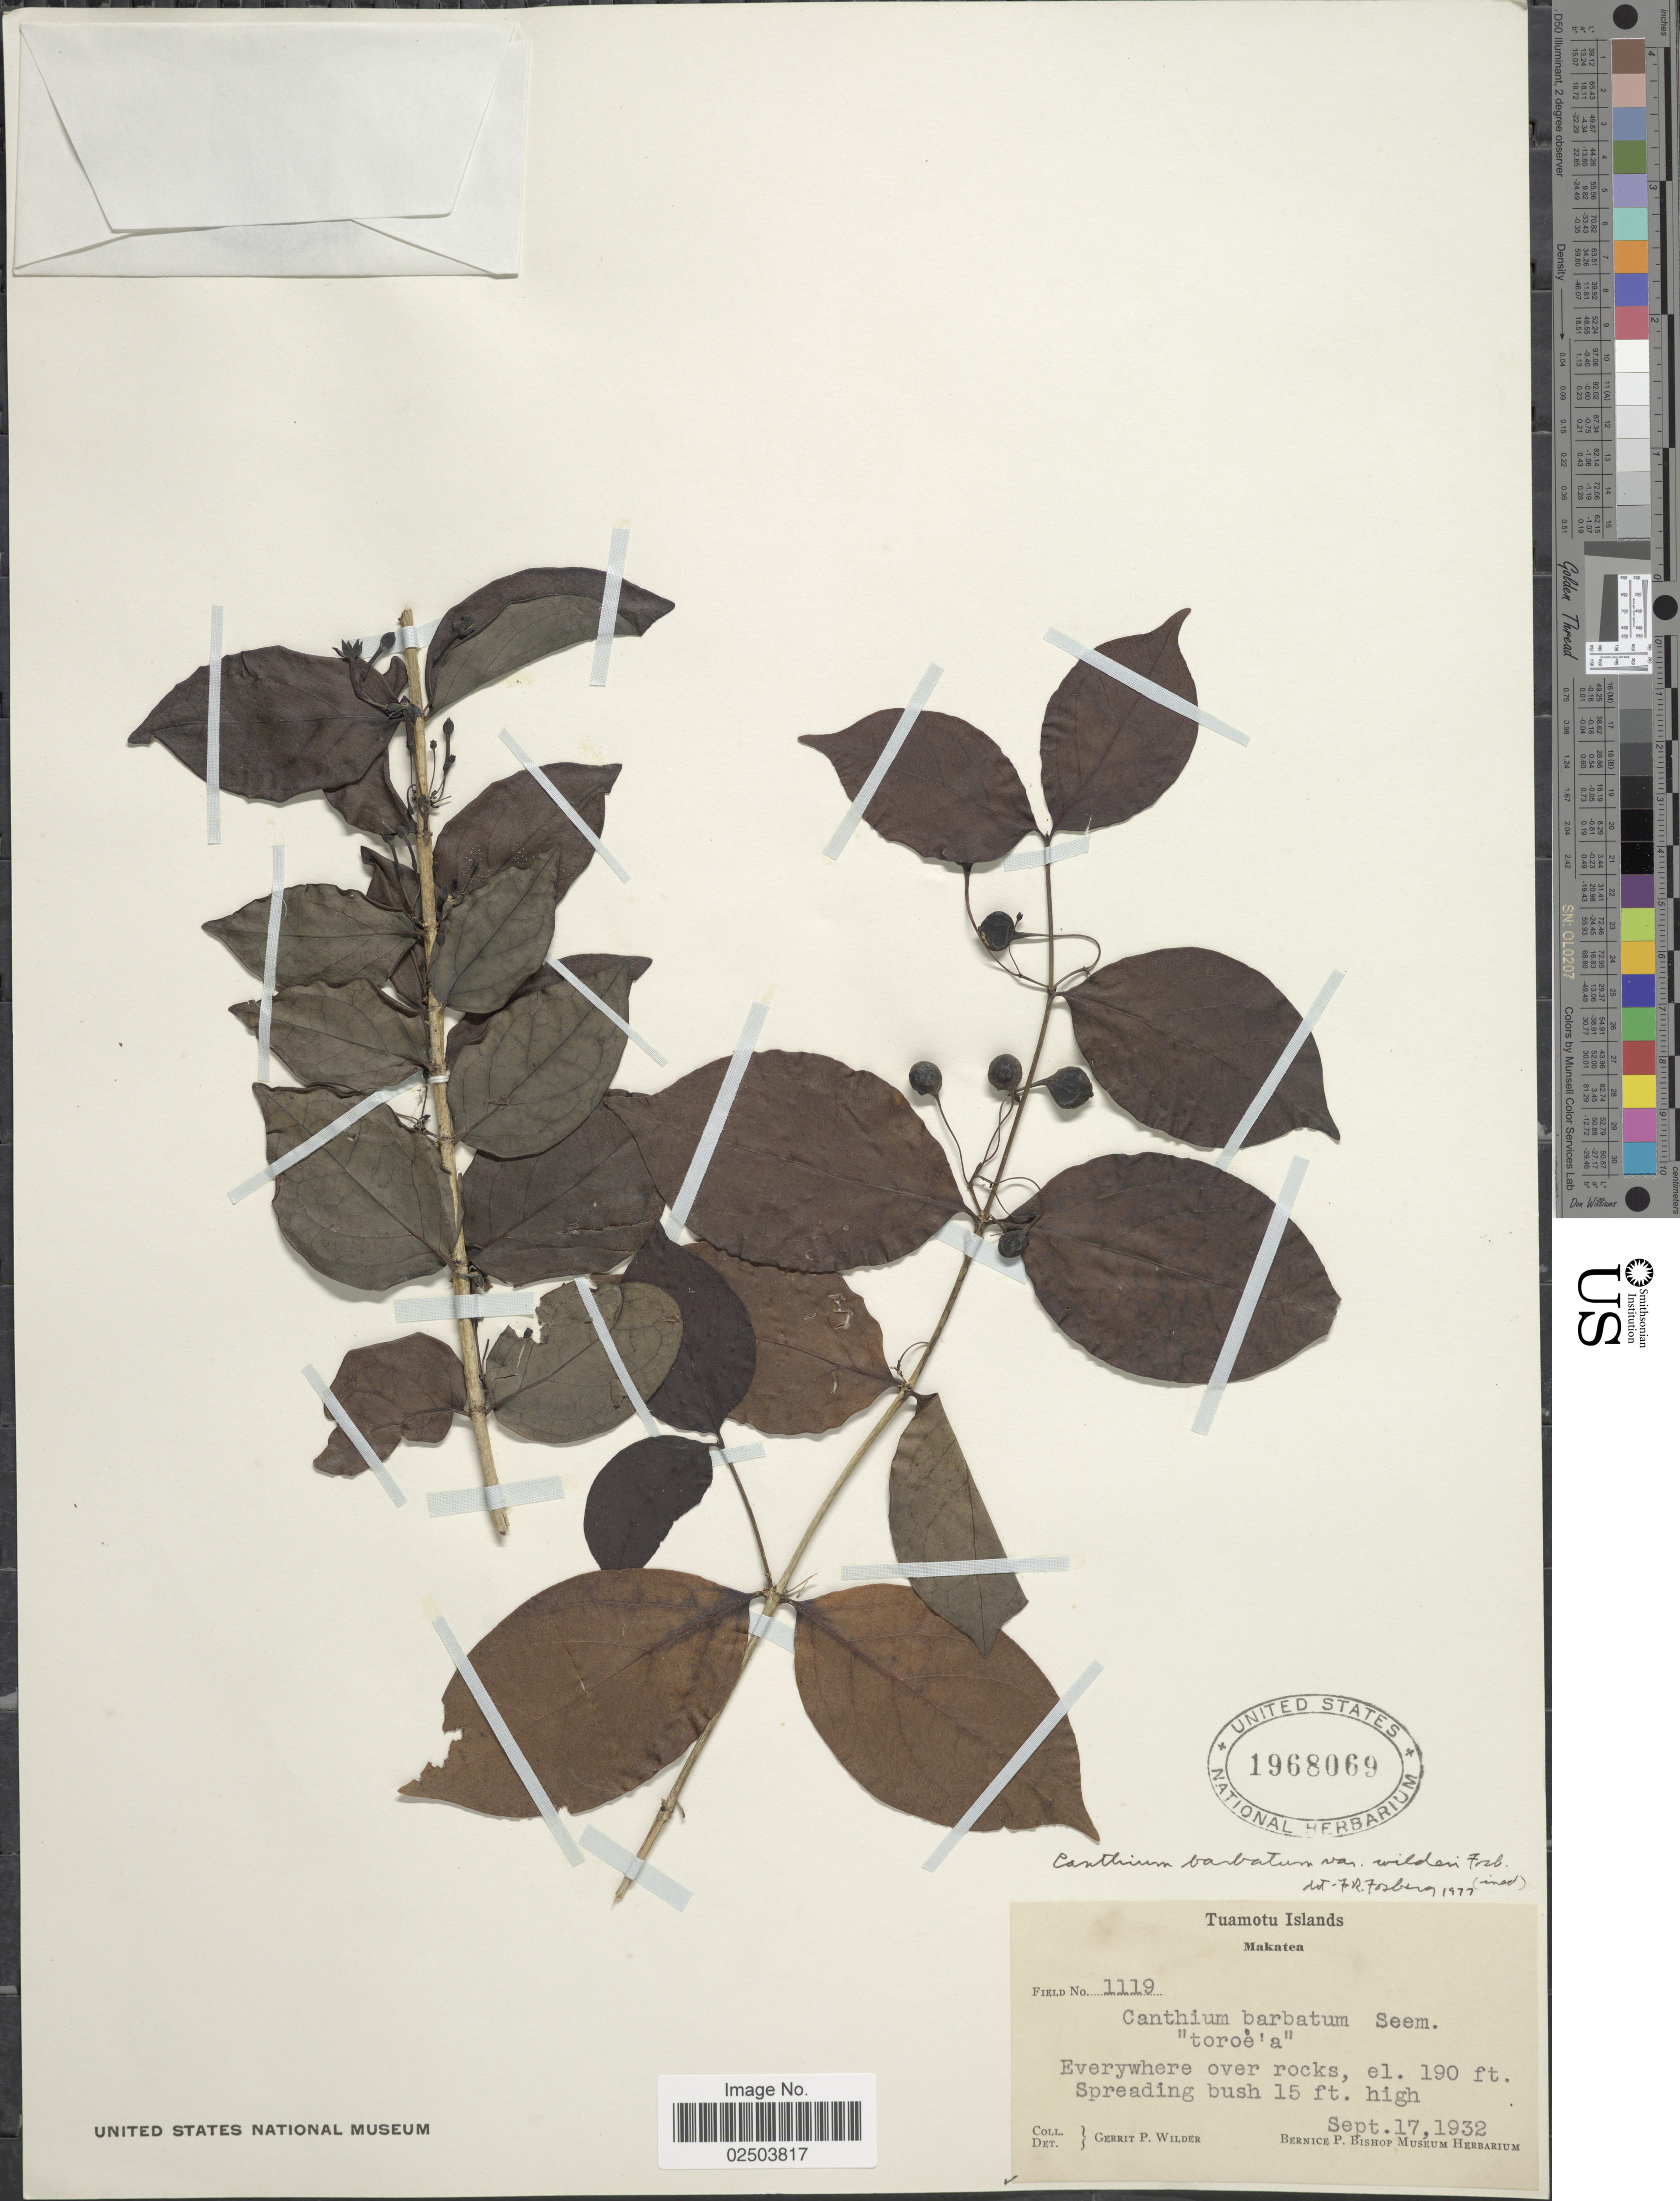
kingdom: Plantae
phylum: Tracheophyta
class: Magnoliopsida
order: Gentianales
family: Rubiaceae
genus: Cyclophyllum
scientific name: Cyclophyllum barbatum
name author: (G. Forst.) N. Hallé & J. Florence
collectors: G. Wilder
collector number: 1119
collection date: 1932-09-17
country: French Polynesia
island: Makatea [Aurora]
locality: Tuamotu Islands. Makatea.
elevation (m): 58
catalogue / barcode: US 1968069